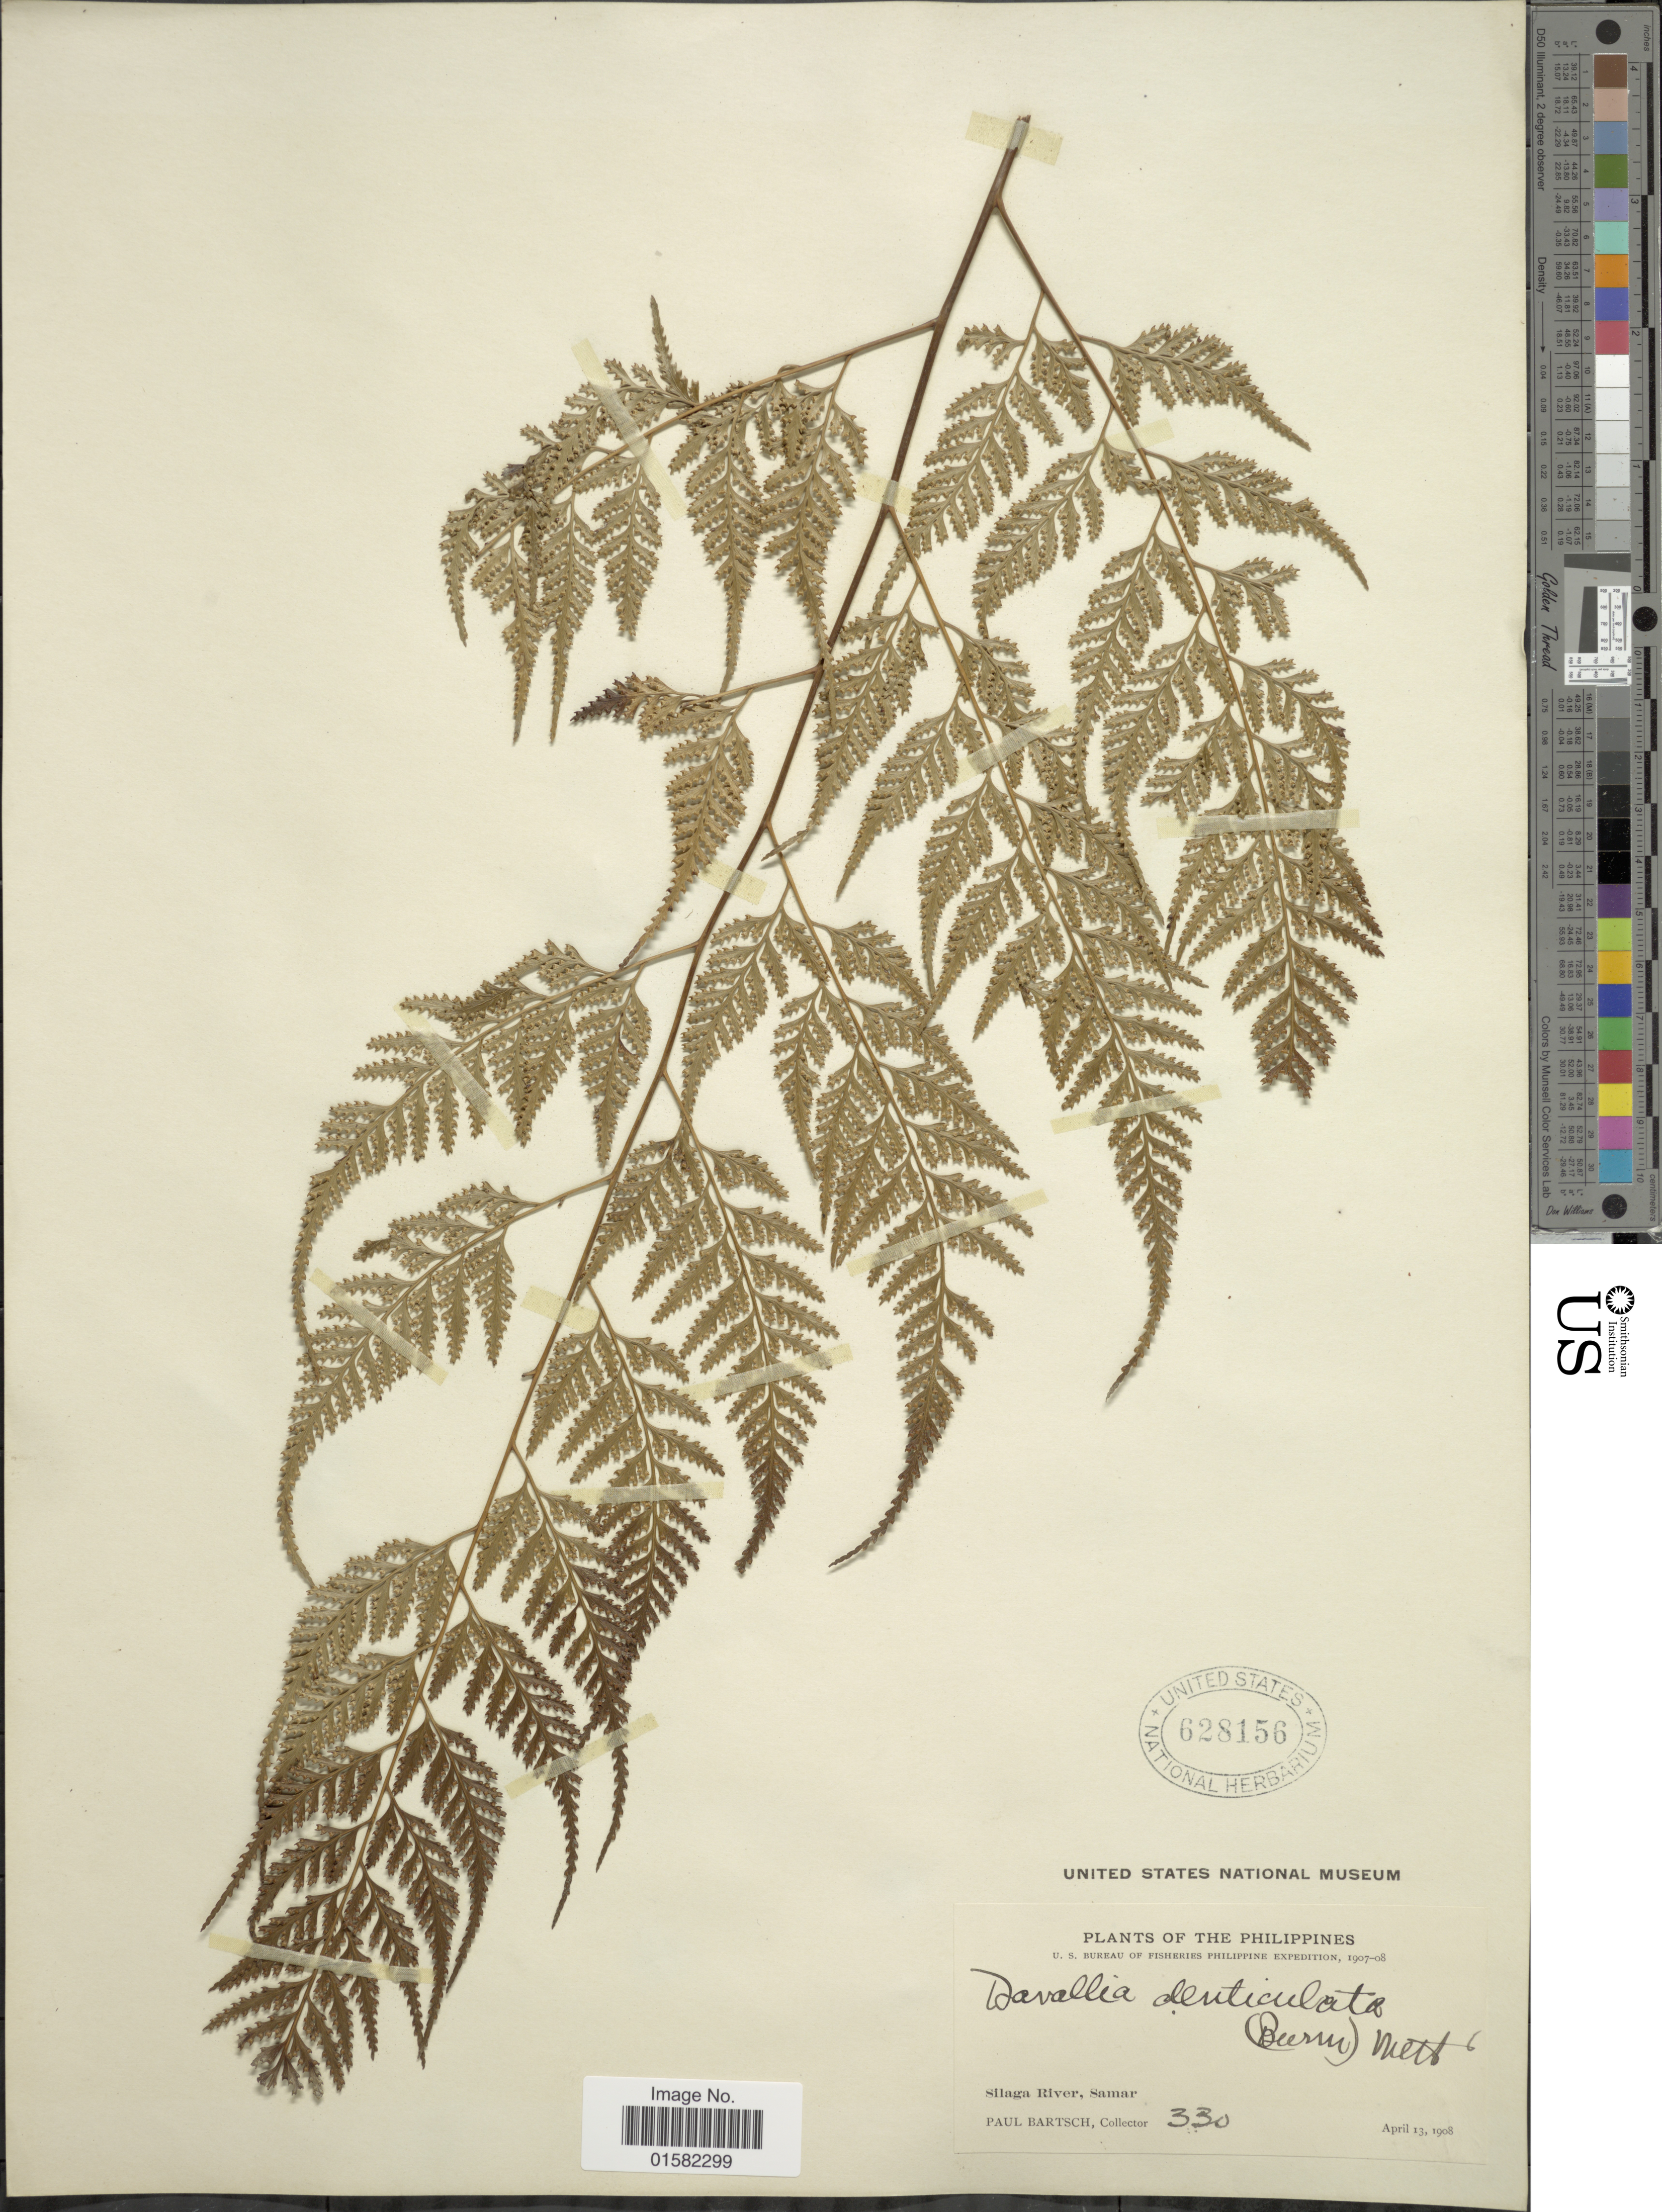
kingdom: Plantae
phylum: Tracheophyta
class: Polypodiopsida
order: Polypodiales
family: Davalliaceae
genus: Wibelia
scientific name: Wibelia denticulata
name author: (Burm. f.) M. Kato & Tsutsumi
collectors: P. Bartsch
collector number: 330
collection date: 1908-04-13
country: Philippines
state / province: Eastern Visayas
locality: Silaga River, Samar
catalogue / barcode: US 628156